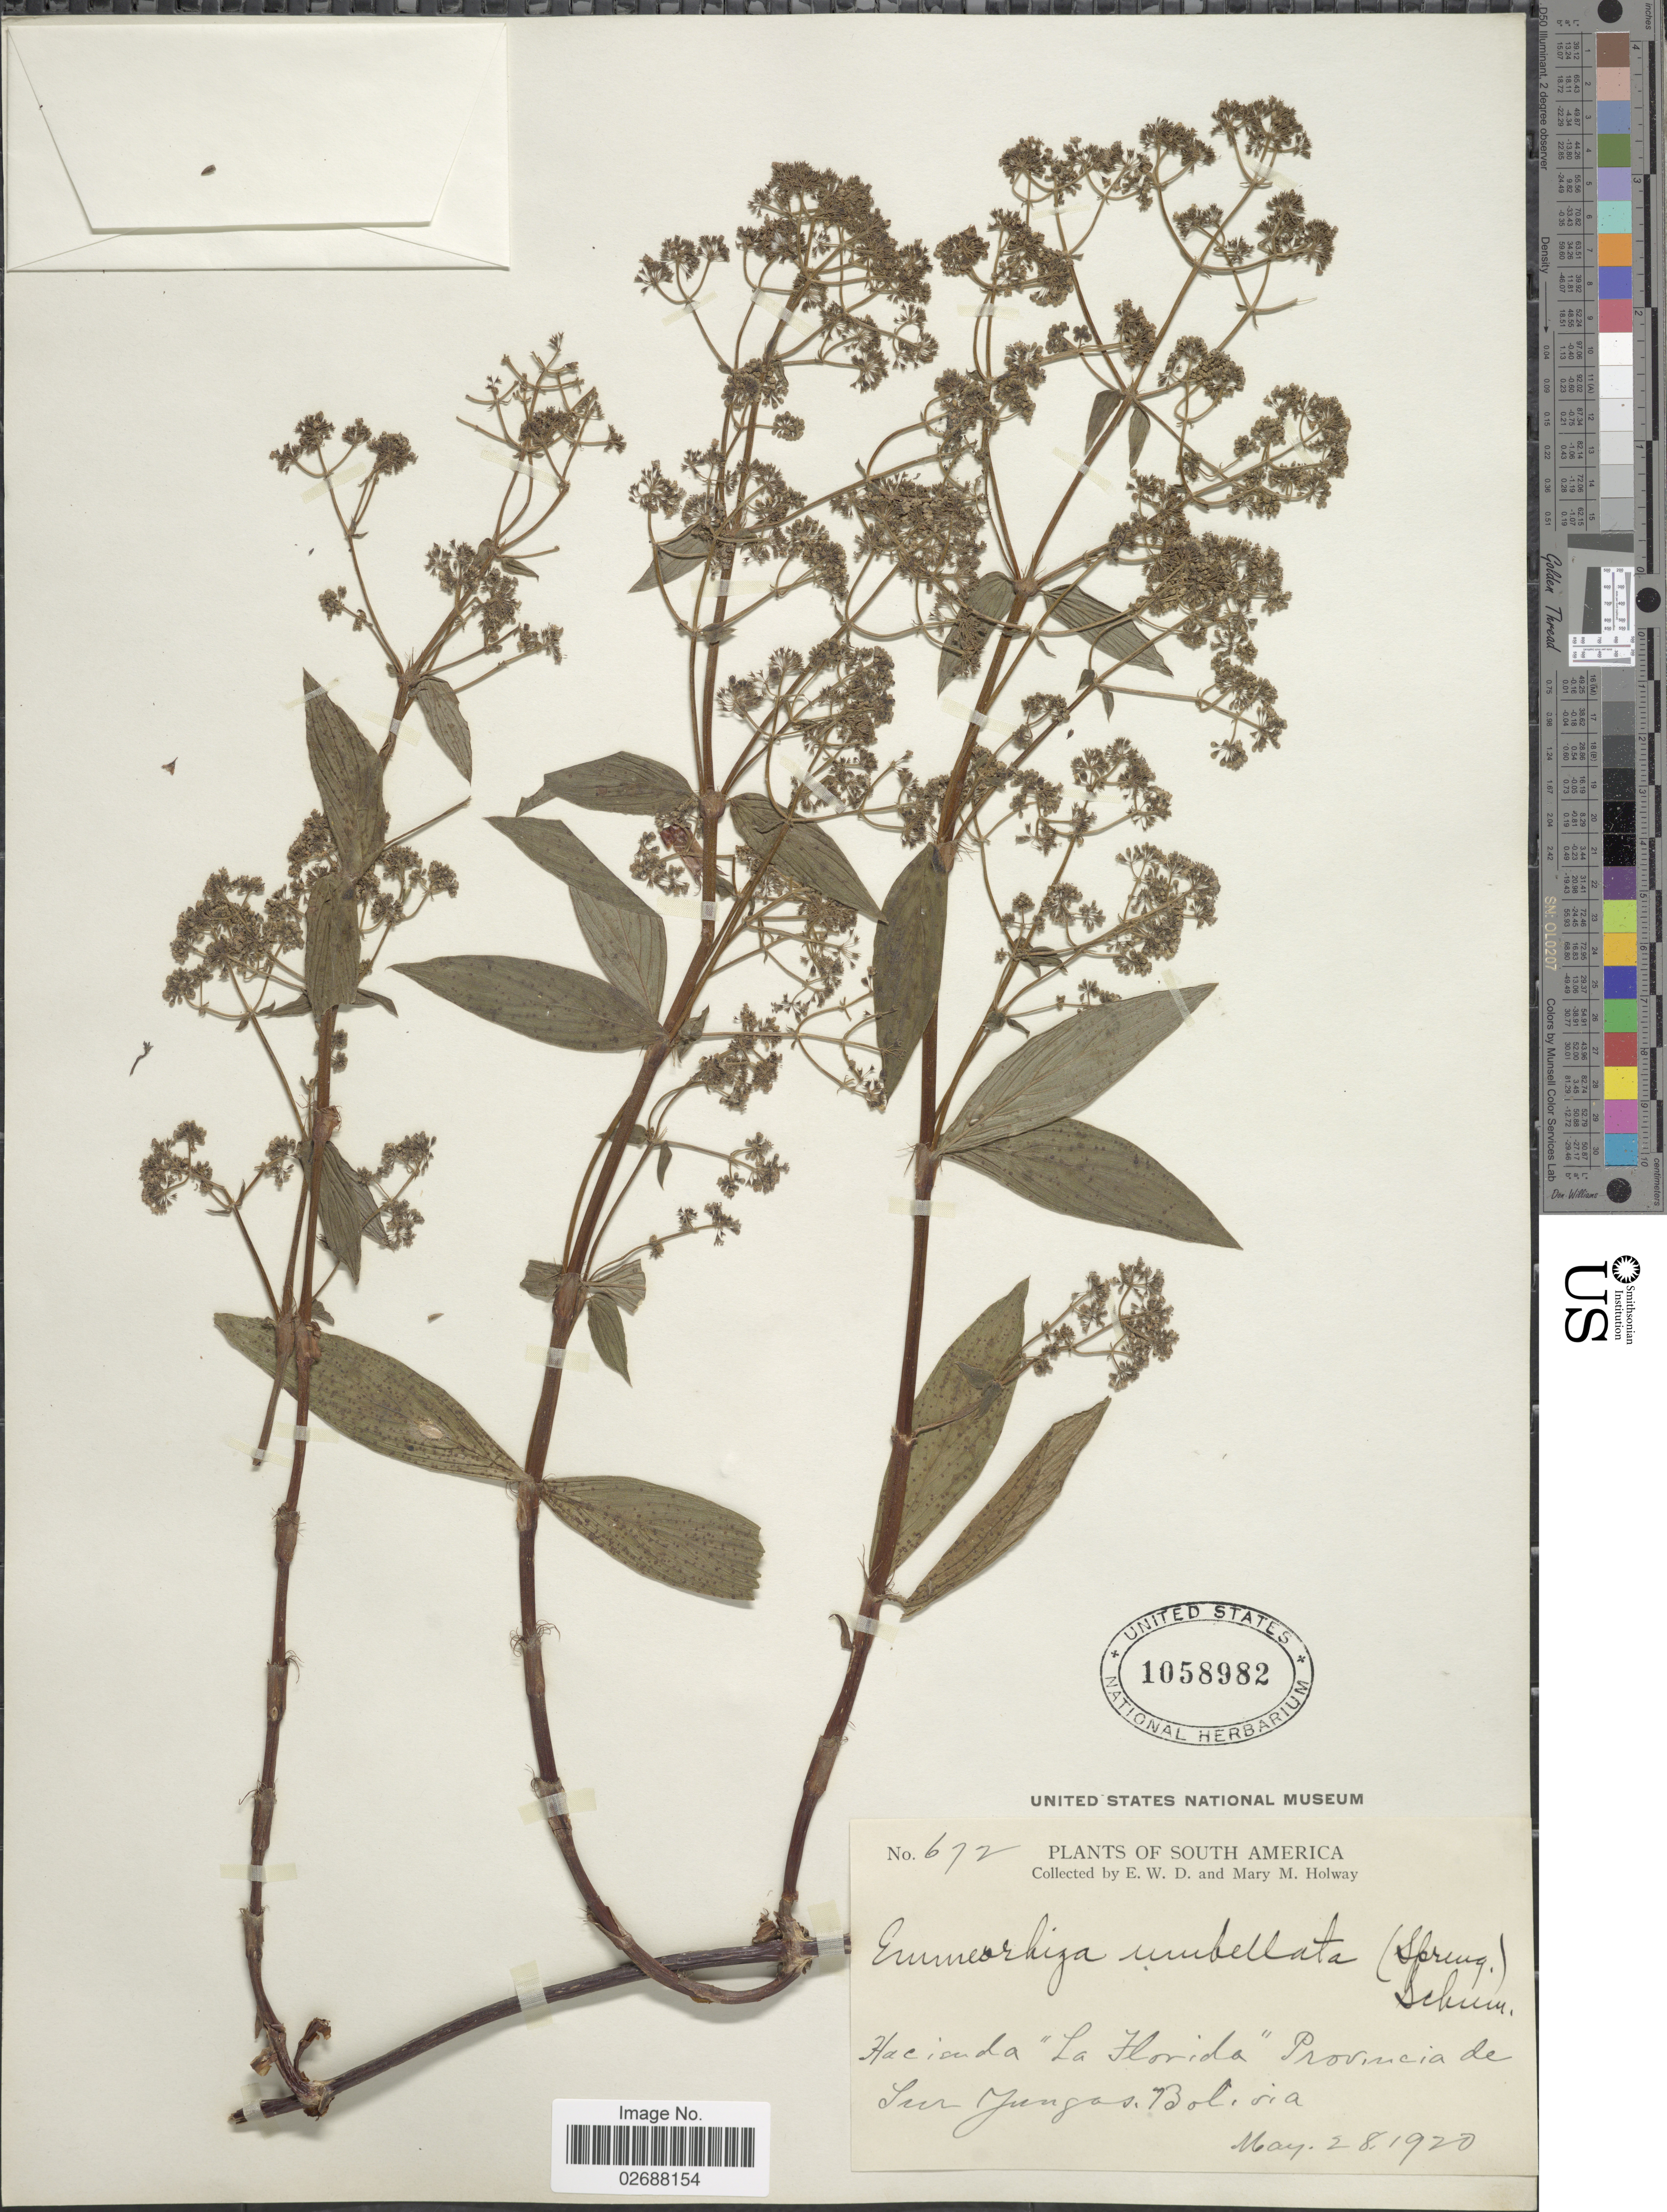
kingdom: Plantae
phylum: Tracheophyta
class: Magnoliopsida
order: Gentianales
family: Rubiaceae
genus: Emmeorhiza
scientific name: Emmeorhiza umbellata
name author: (Spreng.) K. Schum.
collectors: E. W. D. Holway & M. M. Holway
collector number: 672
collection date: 1920-05-28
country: Bolivia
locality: Hacienda "La Florida"Provincia de Sur Yungas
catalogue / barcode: US 1058982